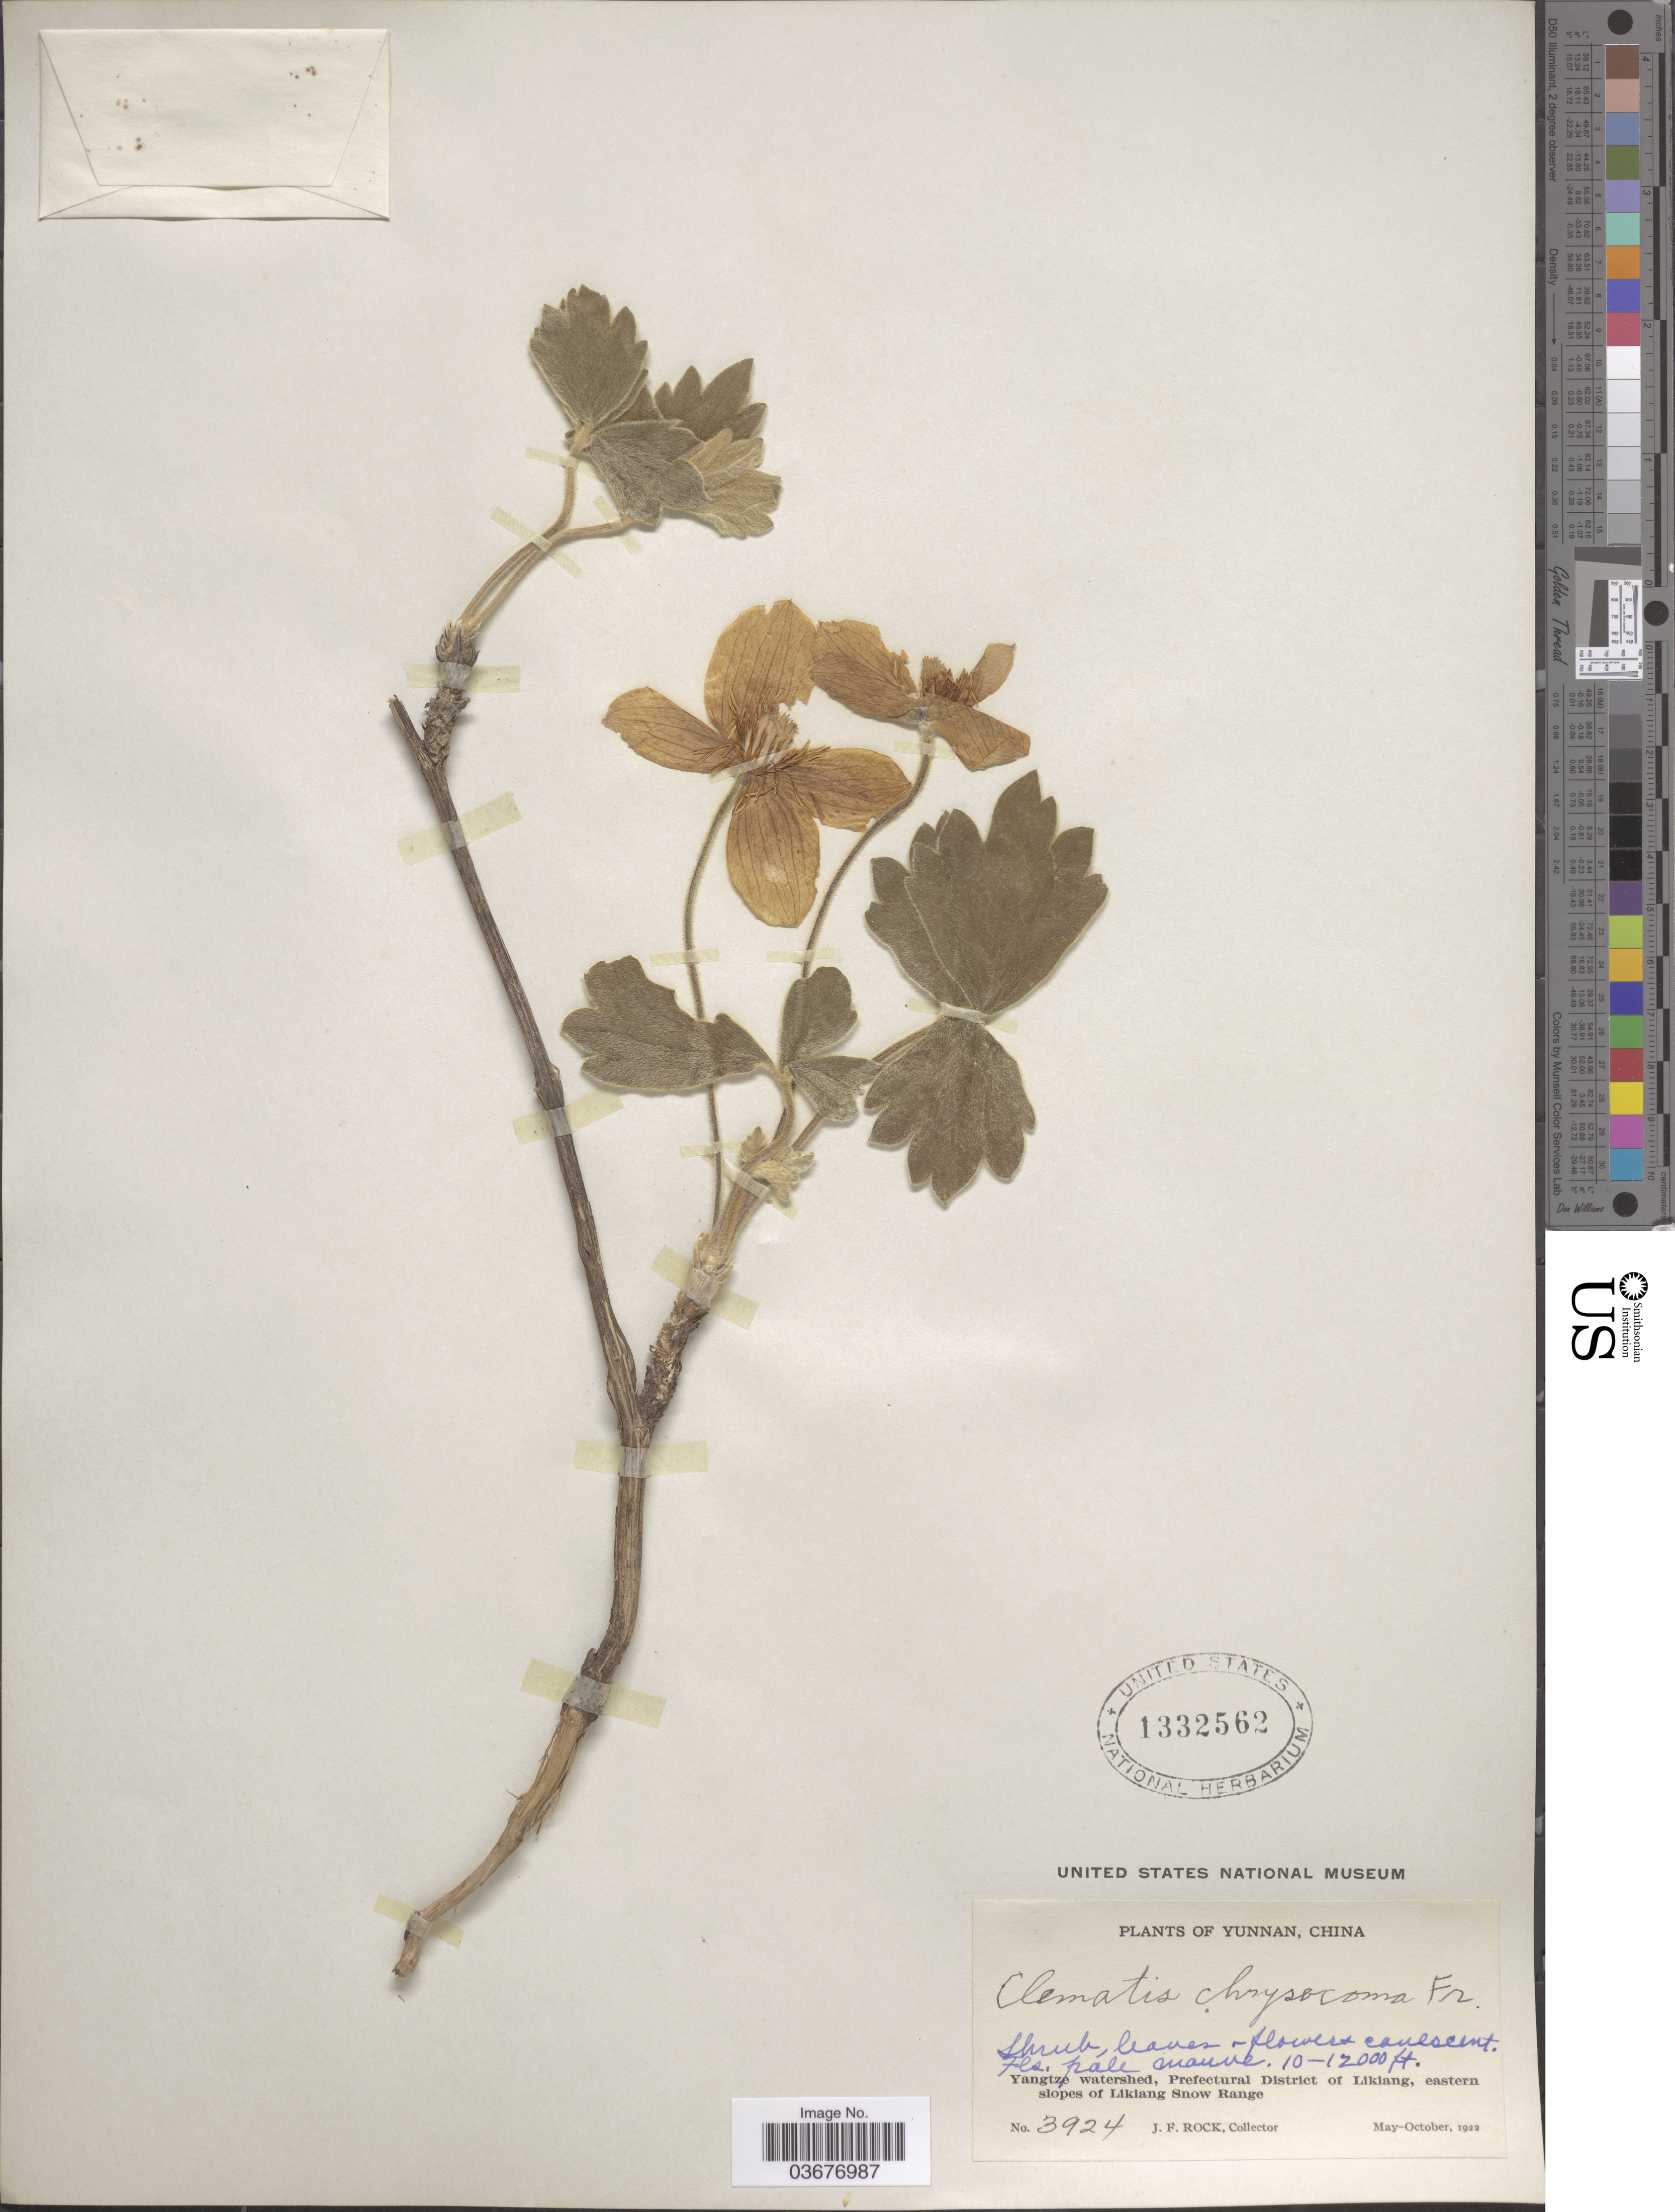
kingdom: Plantae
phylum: Tracheophyta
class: Magnoliopsida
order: Ranunculales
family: Ranunculaceae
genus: Clematis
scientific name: Clematis chrysocoma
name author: Franch.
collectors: J. Rock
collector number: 3924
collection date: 1922-05/1922-10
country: China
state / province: Yunnan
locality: Yangtze watershed, Prefectural District of Likiang, eastern slopes of Likiang Snow Range.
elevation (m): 3048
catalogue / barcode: US 1332562